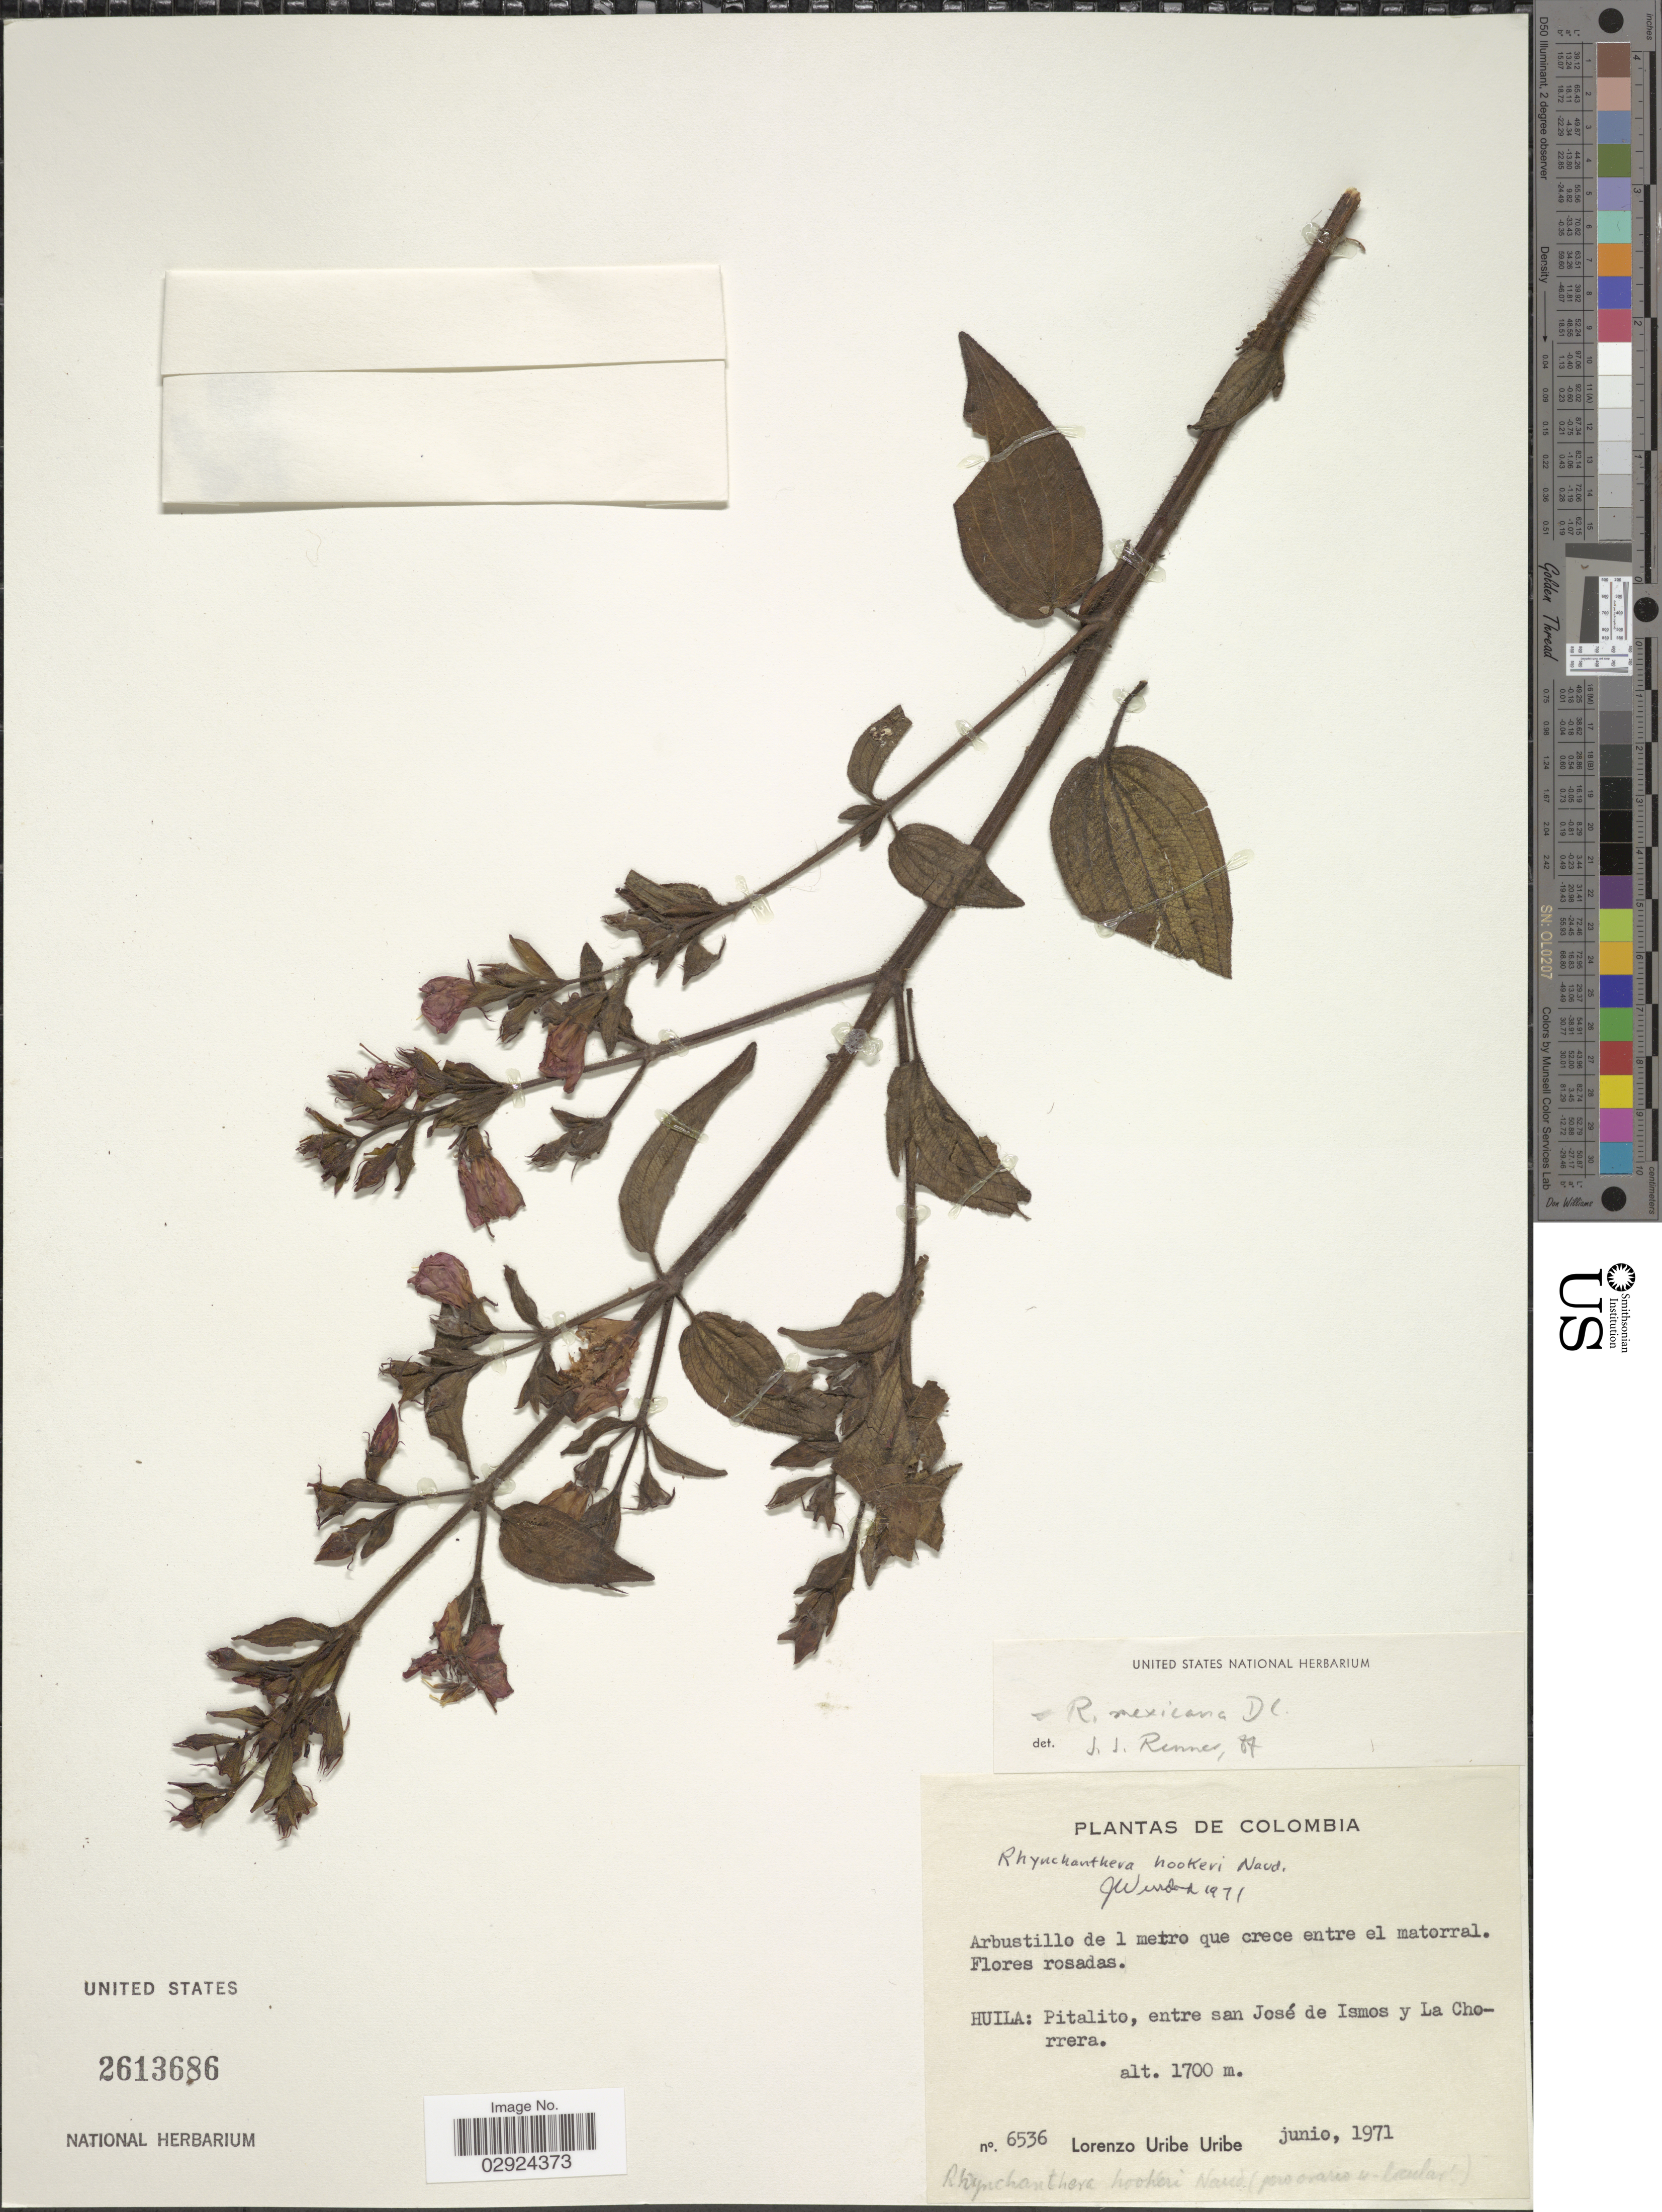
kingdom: Plantae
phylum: Tracheophyta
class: Magnoliopsida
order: Myrtales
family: Melastomataceae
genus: Rhynchanthera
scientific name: Rhynchanthera mexicana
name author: DC.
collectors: L. Uribe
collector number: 6536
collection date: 1971-06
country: Colombia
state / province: Huila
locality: Huila: Pitalito, entre san José de Ismos y La Chorrera.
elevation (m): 1700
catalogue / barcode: US 2613686